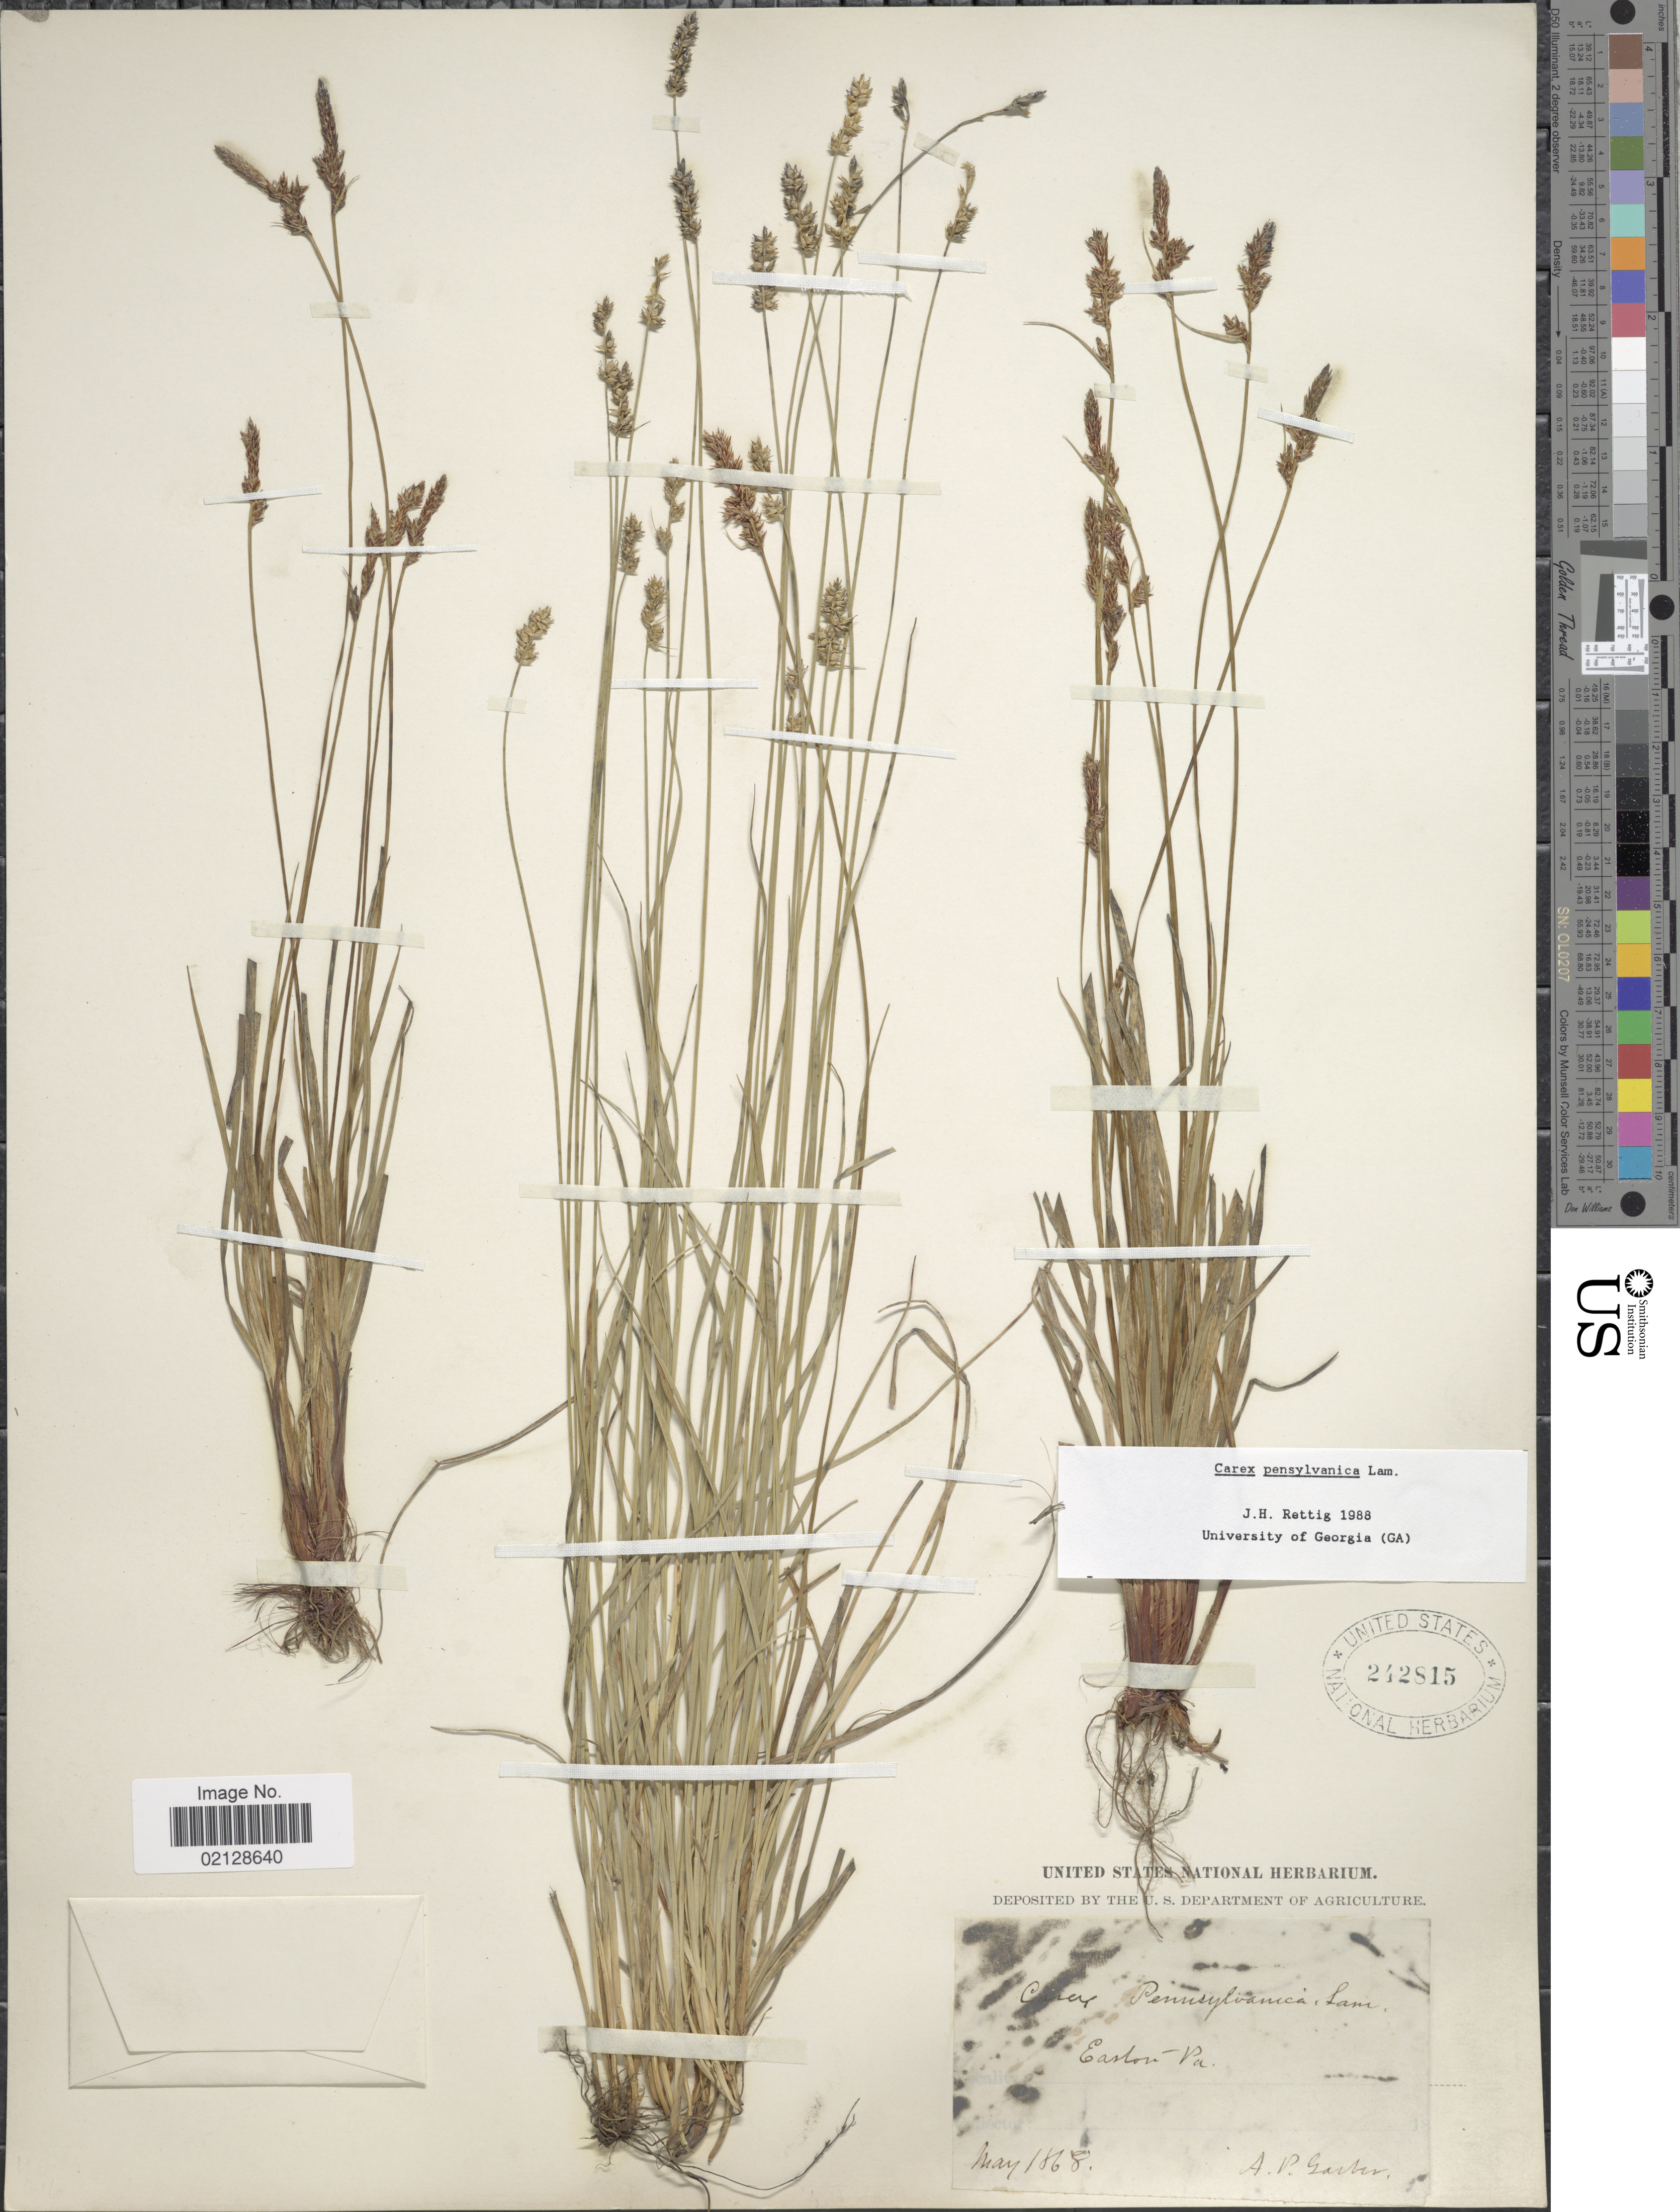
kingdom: Plantae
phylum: Tracheophyta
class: Liliopsida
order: Poales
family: Cyperaceae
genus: Carex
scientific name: Carex pensylvanica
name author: Lam.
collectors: A. P. Garber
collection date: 1868-05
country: United States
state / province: Pennsylvania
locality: Easton, Pa.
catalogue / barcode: US 242815